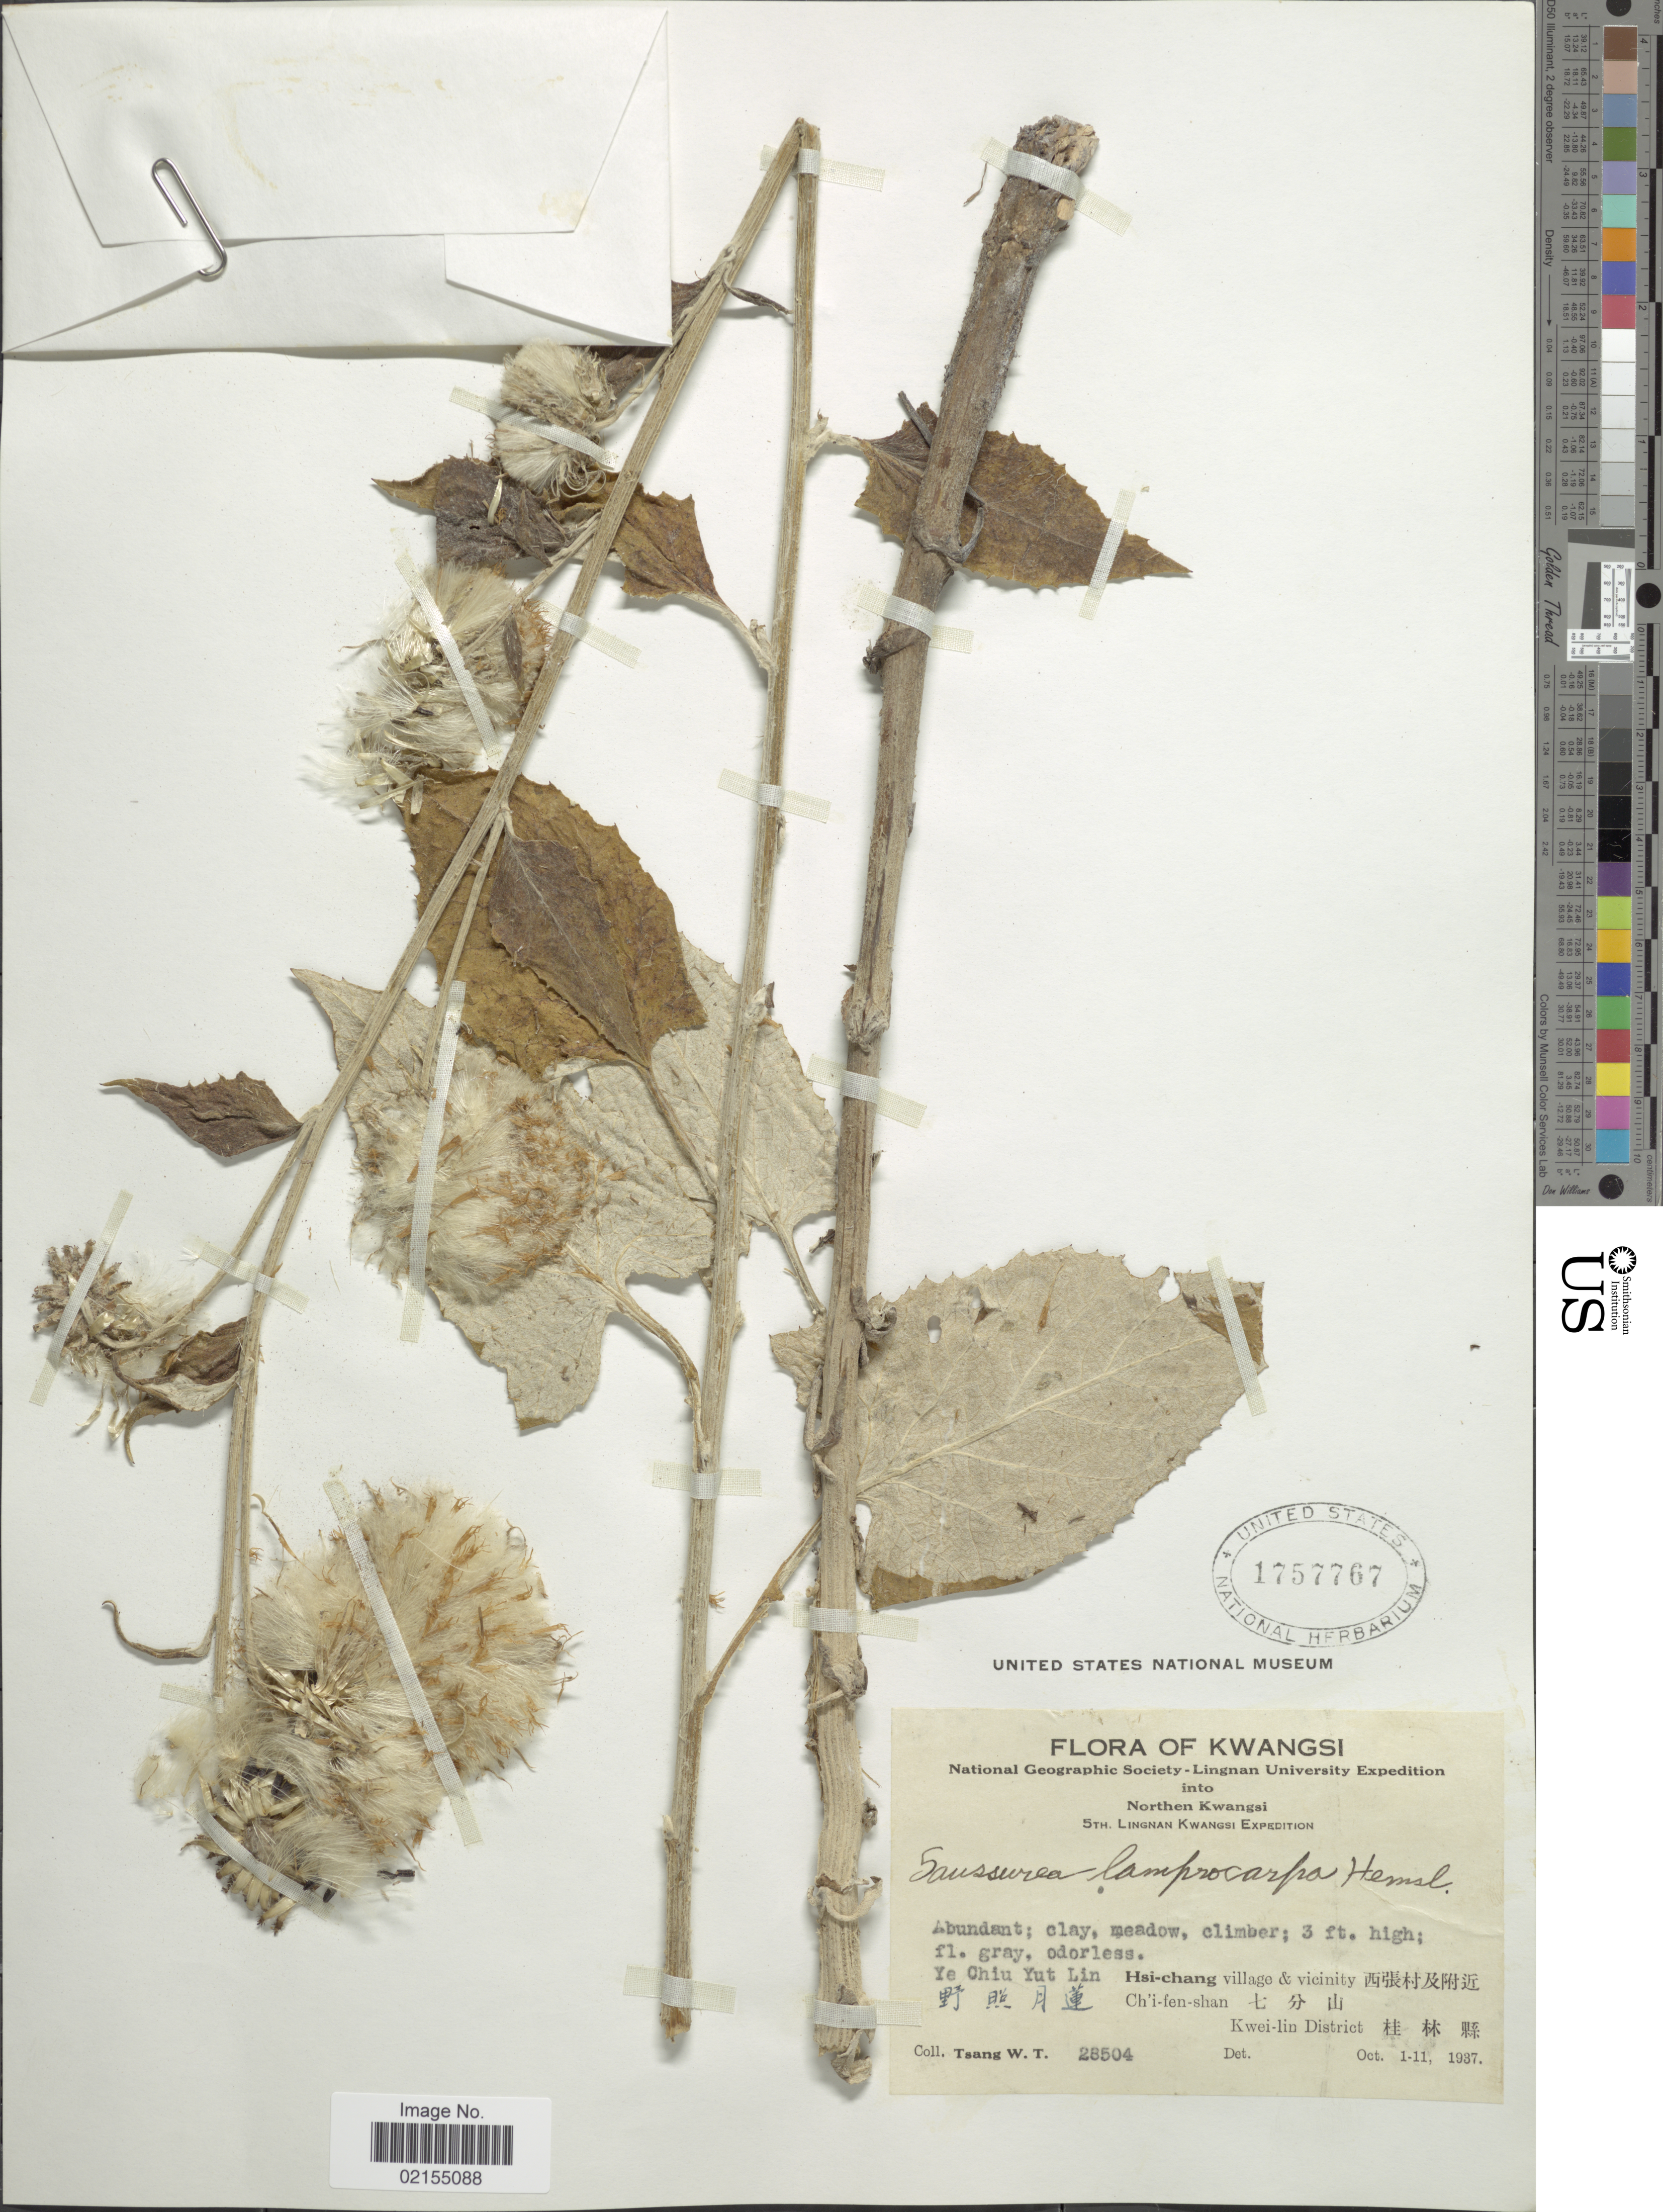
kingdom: Plantae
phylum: Tracheophyta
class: Magnoliopsida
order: Asterales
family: Asteraceae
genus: Himalaiella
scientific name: Himalaiella deltoidea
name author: (DC.) Raab-Straube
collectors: W. T. Tsang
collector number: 28504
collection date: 1937-10-01/1937-10-11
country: China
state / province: Guangxi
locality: Northern Kwangsi, Hsi-chang village & vicinity, Ch' i-fen-shan, Kwei-lin District, Ye Chiu Yut Lin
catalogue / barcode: US 1757767